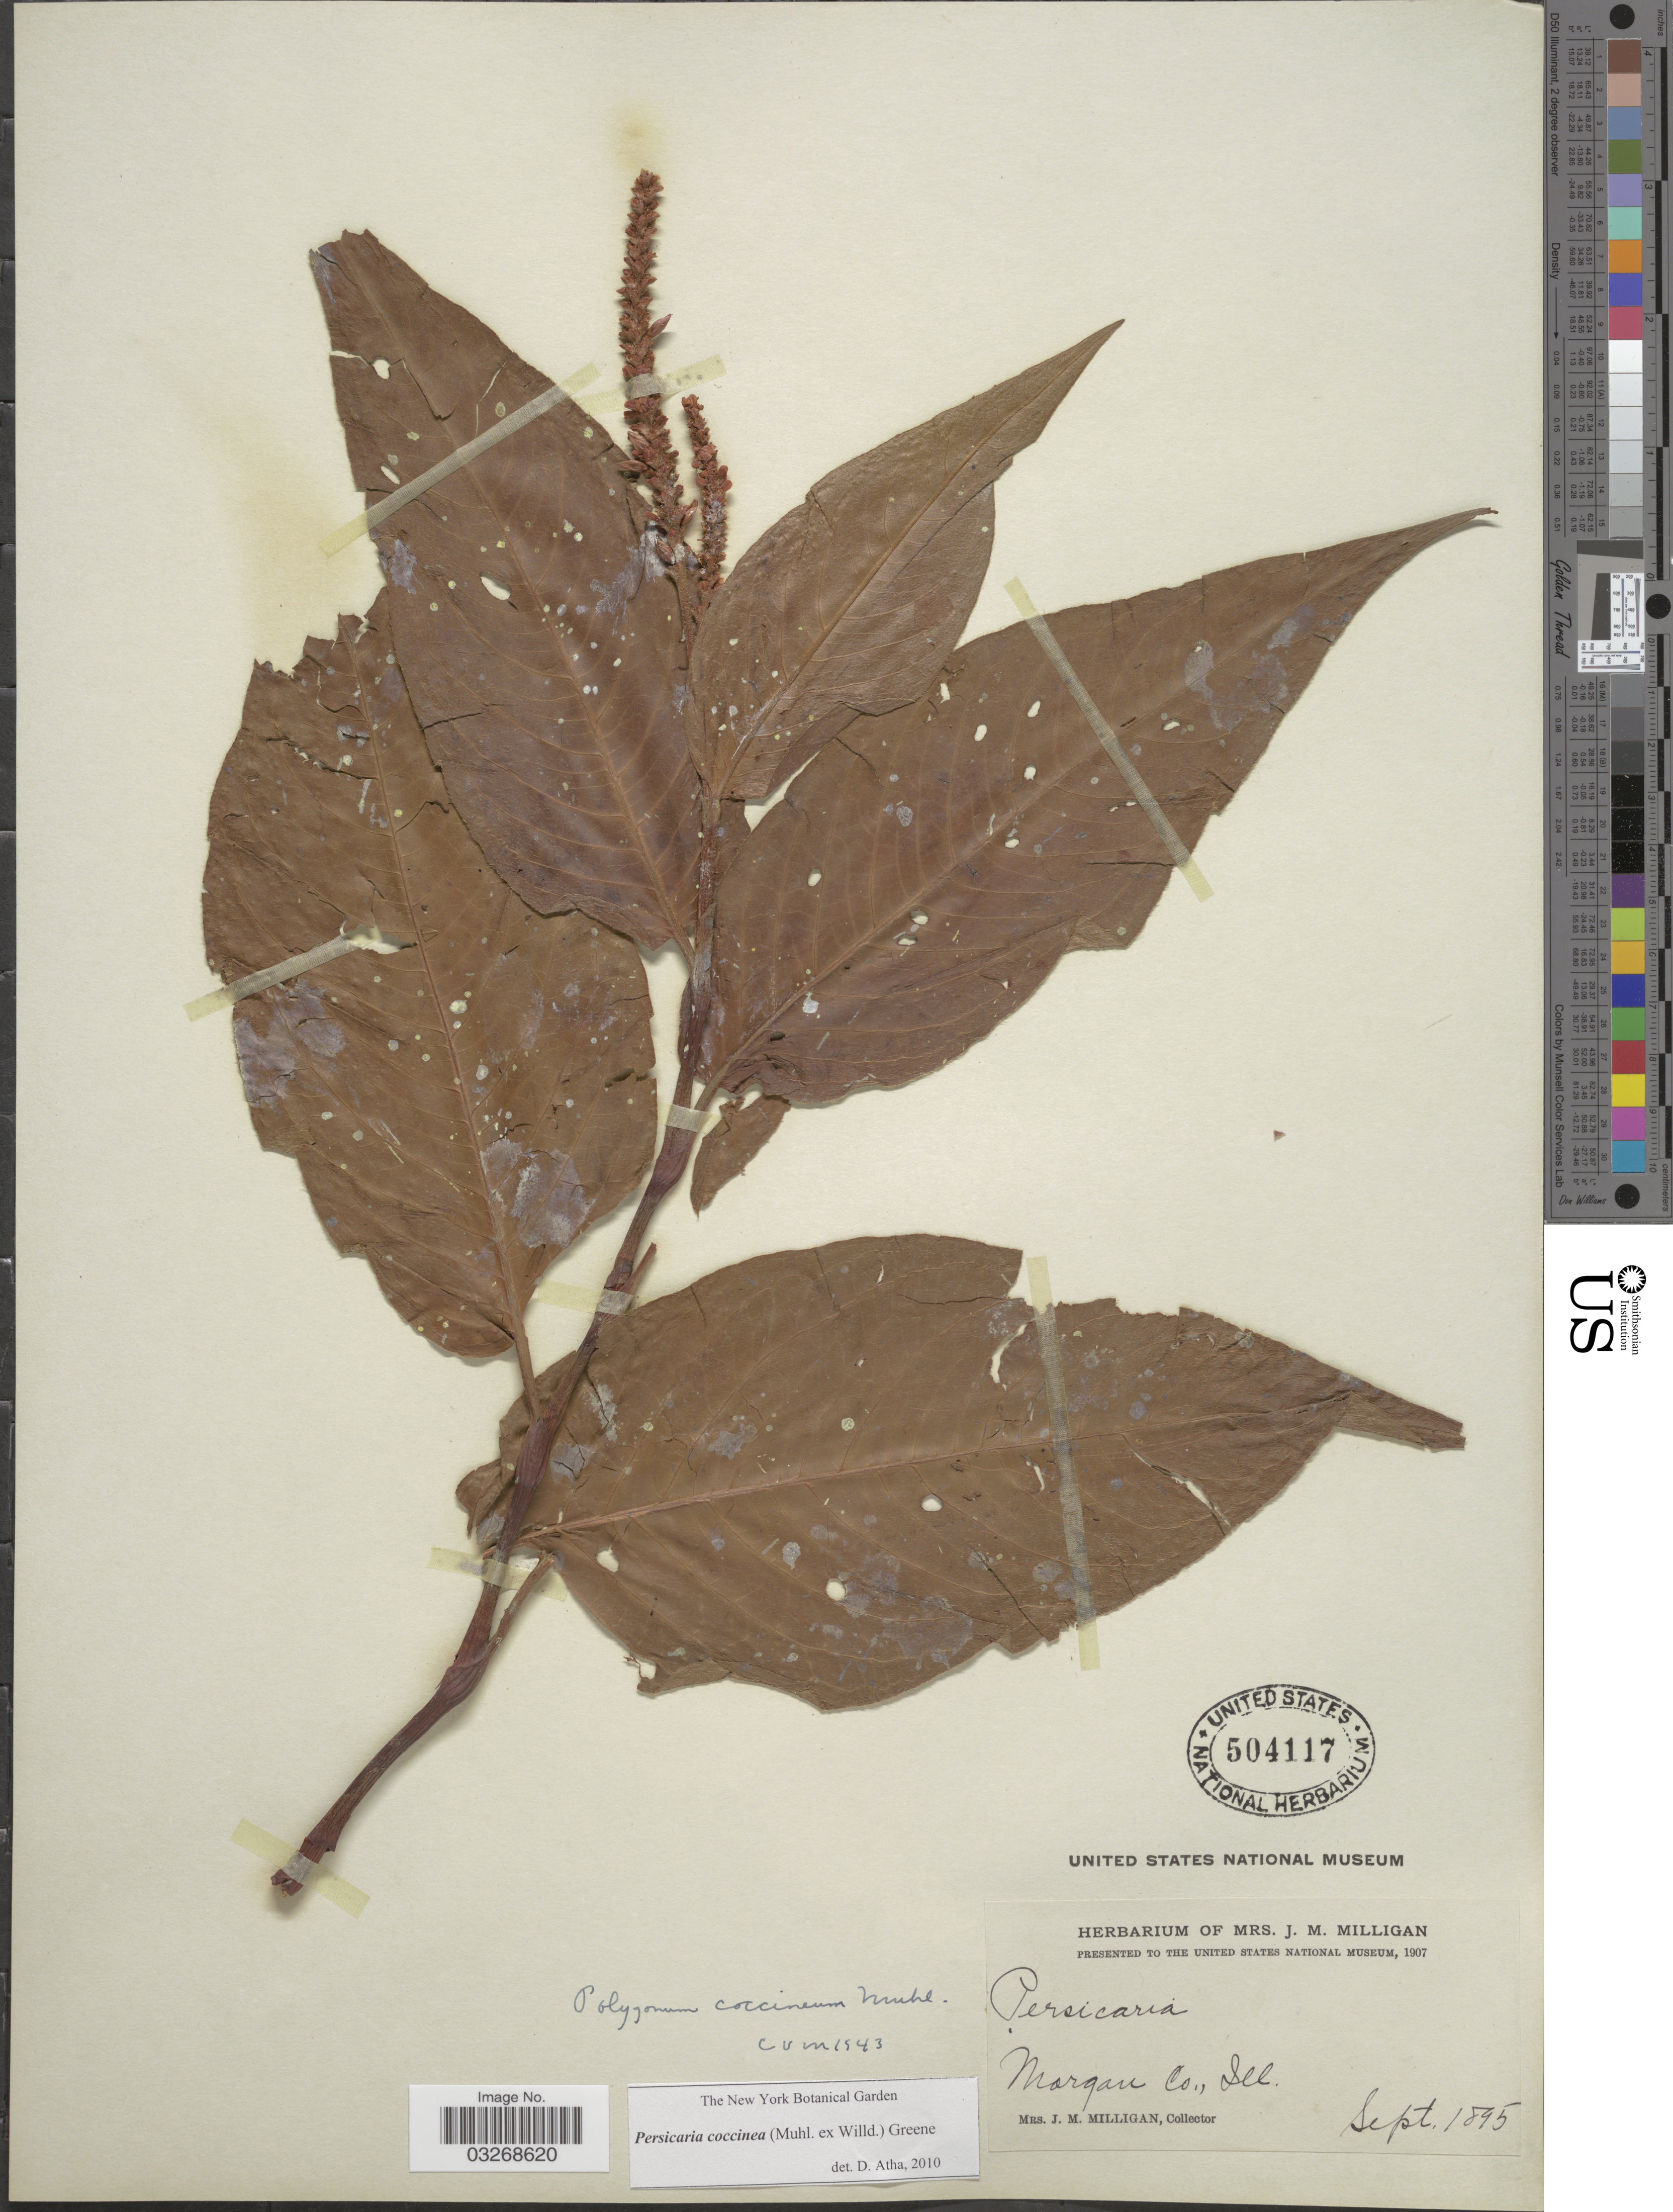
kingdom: Plantae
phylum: Tracheophyta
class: Magnoliopsida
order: Caryophyllales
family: Polygonaceae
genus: Persicaria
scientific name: Persicaria coccinea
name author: (Muhl. ex Willd.) Greene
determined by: Atha, D. E.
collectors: J. Milligan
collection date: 1895-09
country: United States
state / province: Illinois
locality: Morgan Co.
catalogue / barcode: US 504117